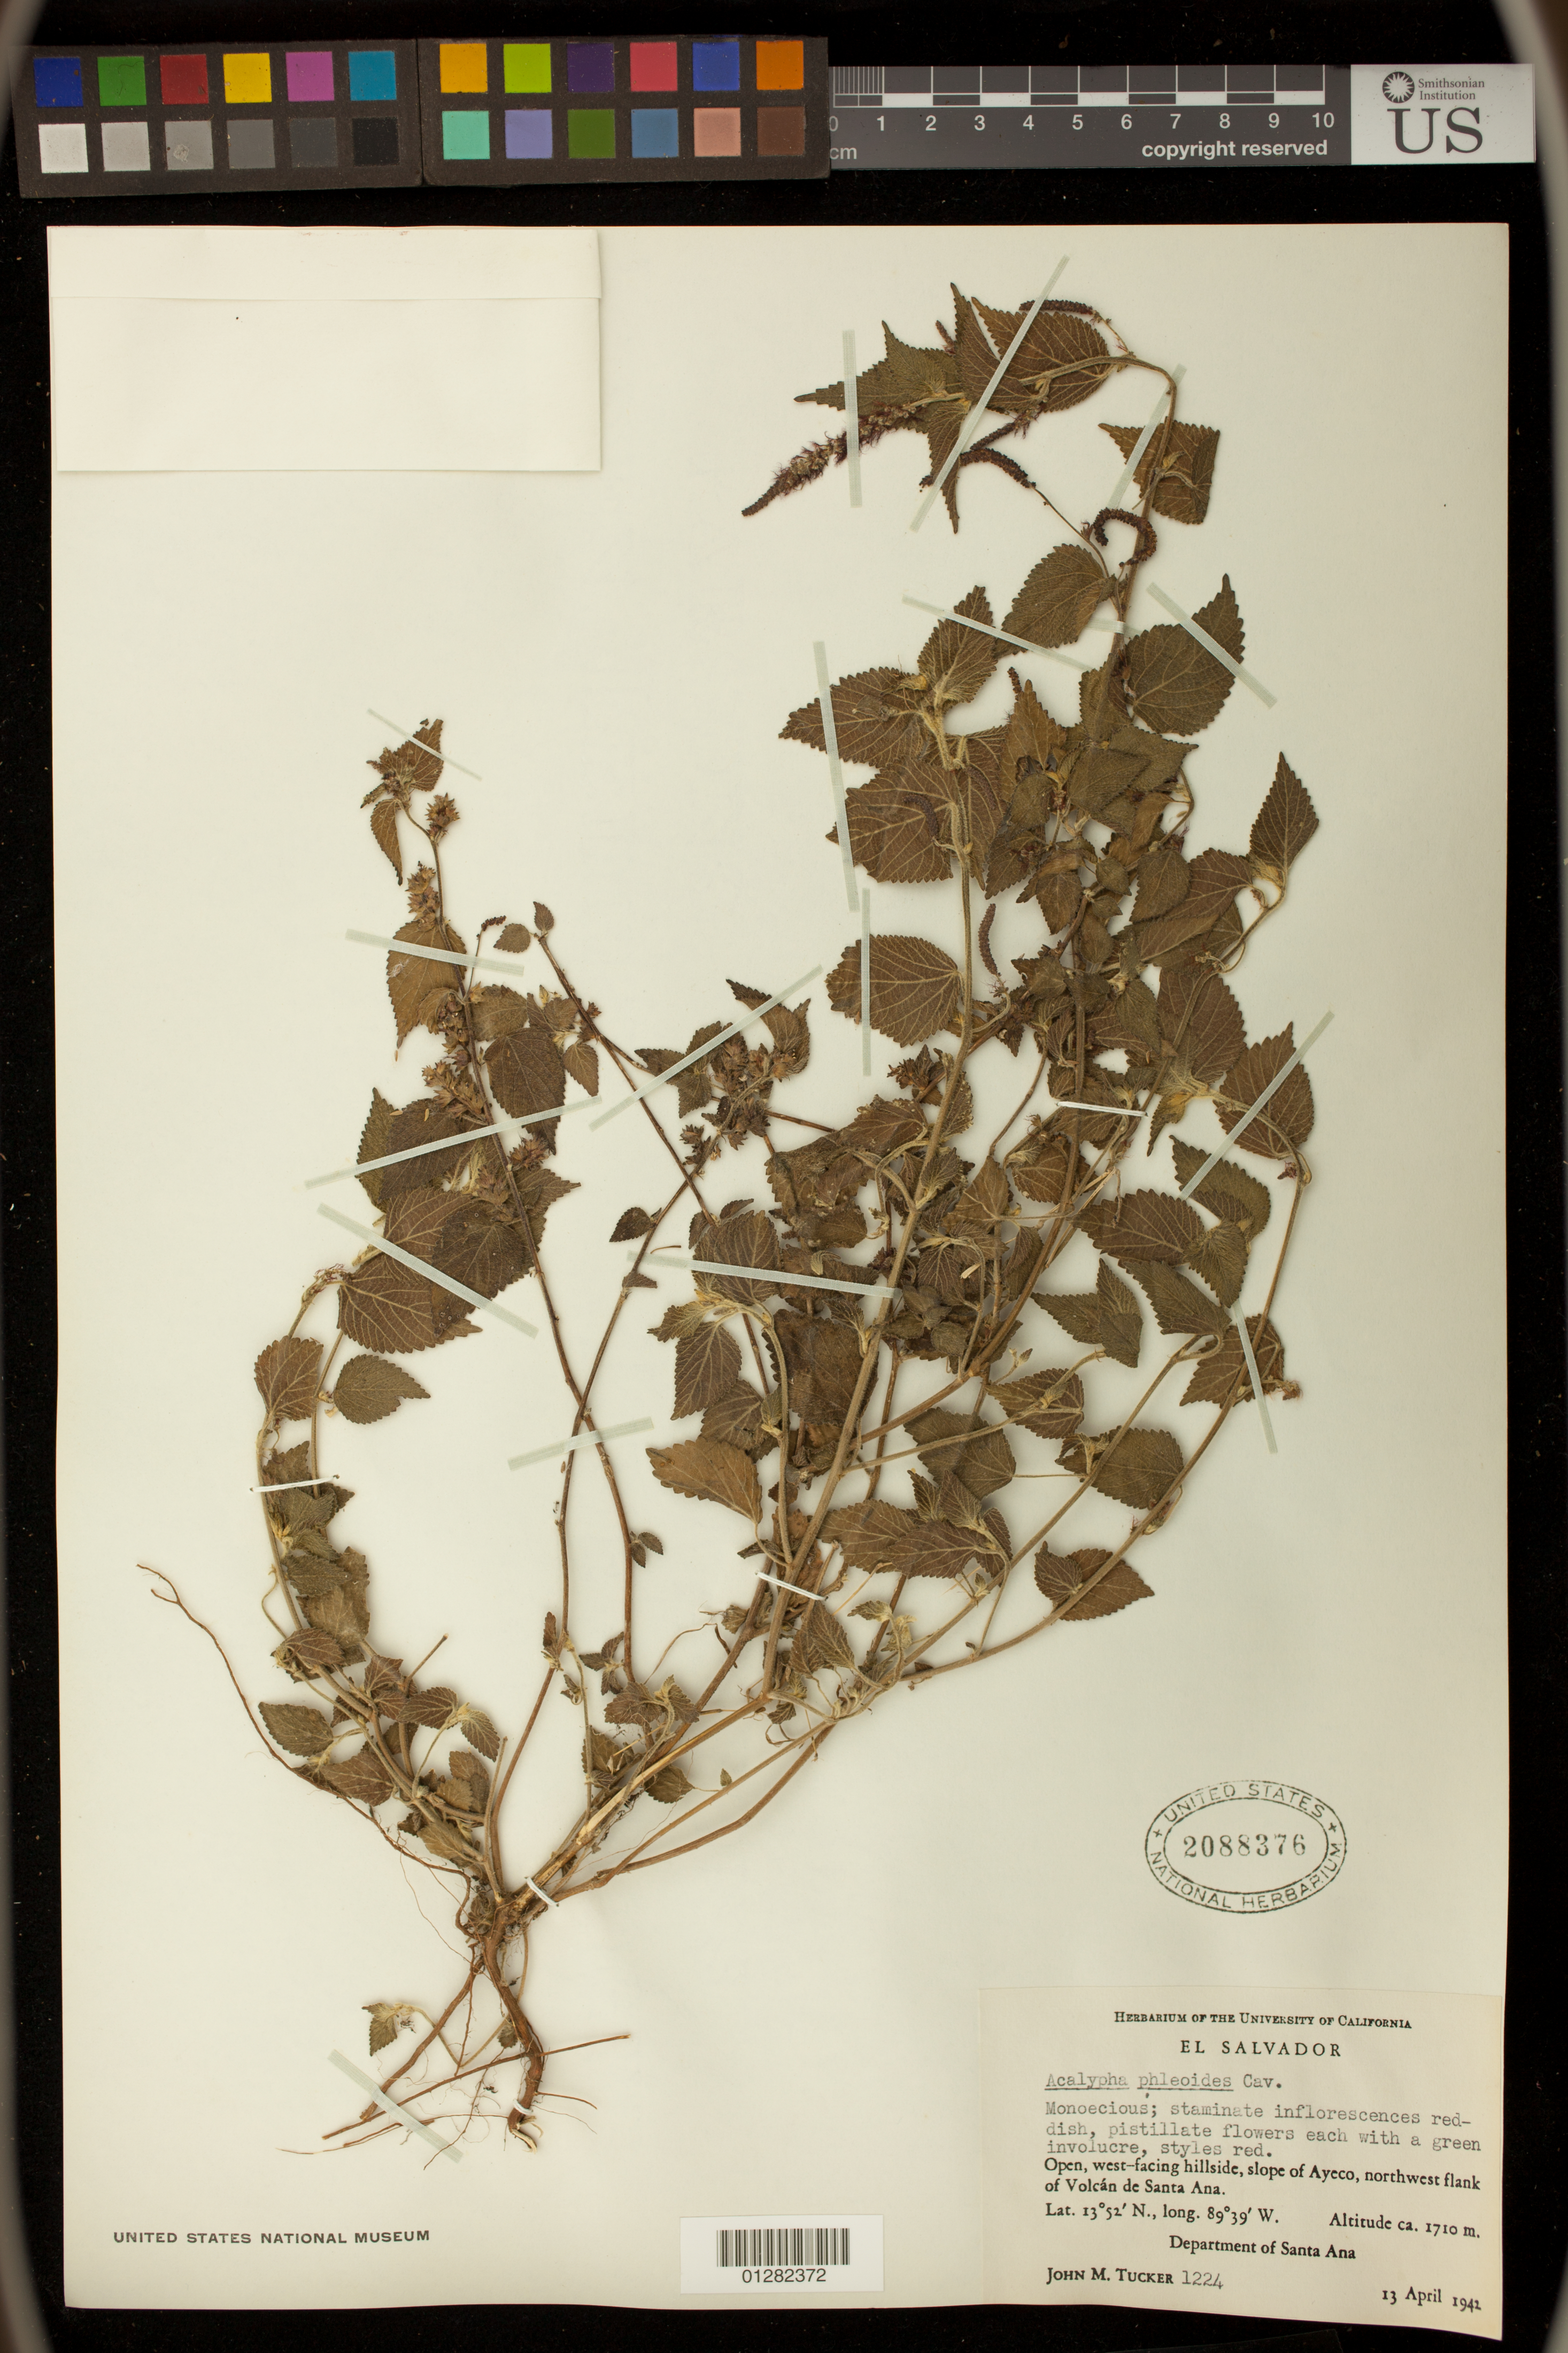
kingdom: Plantae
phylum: Tracheophyta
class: Magnoliopsida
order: Malpighiales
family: Euphorbiaceae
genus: Acalypha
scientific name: Acalypha phleoides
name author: Cav.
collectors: E. Palmer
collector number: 1224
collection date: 1942-04-13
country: El Salvador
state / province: Santa Ana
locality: Open, west-facing hillside, slope of Ayeco, northwest flank of Volcan de Santa Ana.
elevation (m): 1710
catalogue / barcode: US 2088376